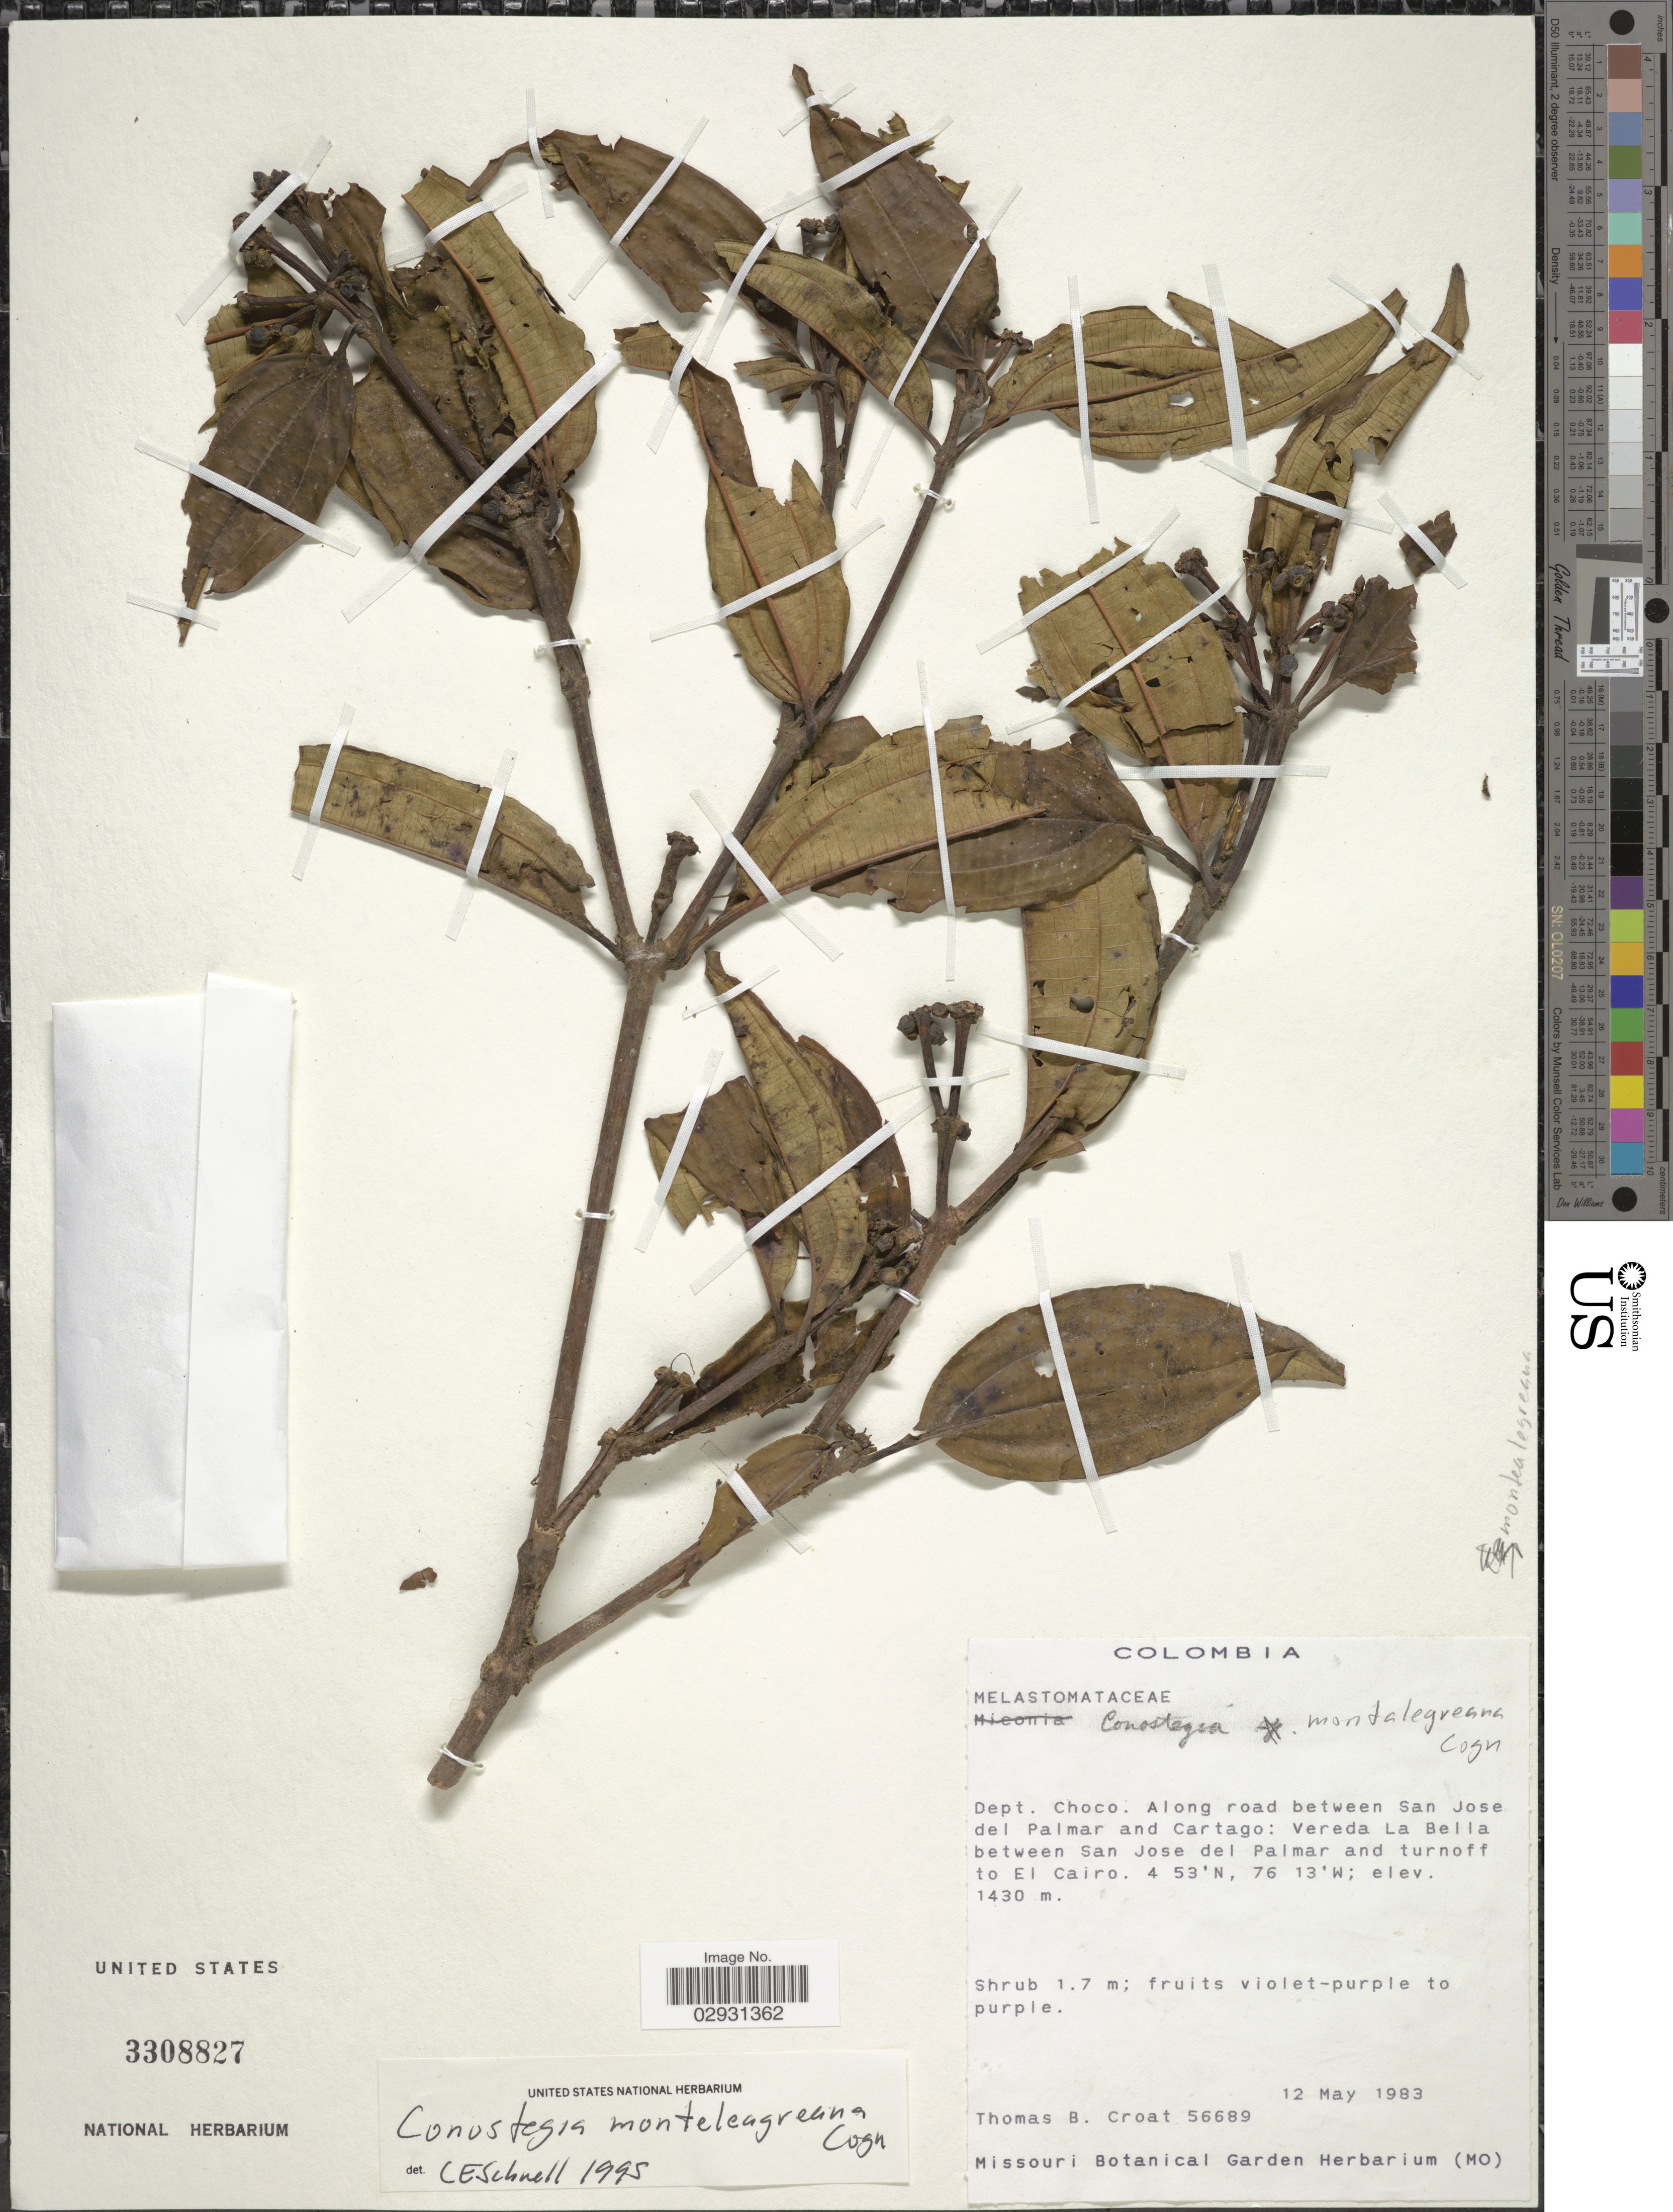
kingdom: Plantae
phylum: Tracheophyta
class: Magnoliopsida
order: Myrtales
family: Melastomataceae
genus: Conostegia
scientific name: Conostegia monteleagrana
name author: Cogn.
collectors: T. B. Croat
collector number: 56689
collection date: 1983-05-12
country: Colombia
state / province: Chocó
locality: Dept. Choco. Along road between San Jose del Palmar and Cartago: Vereda La Bella between San Jose del Palmar and turnoff to El Cairo.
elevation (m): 1430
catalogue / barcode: US 3308827